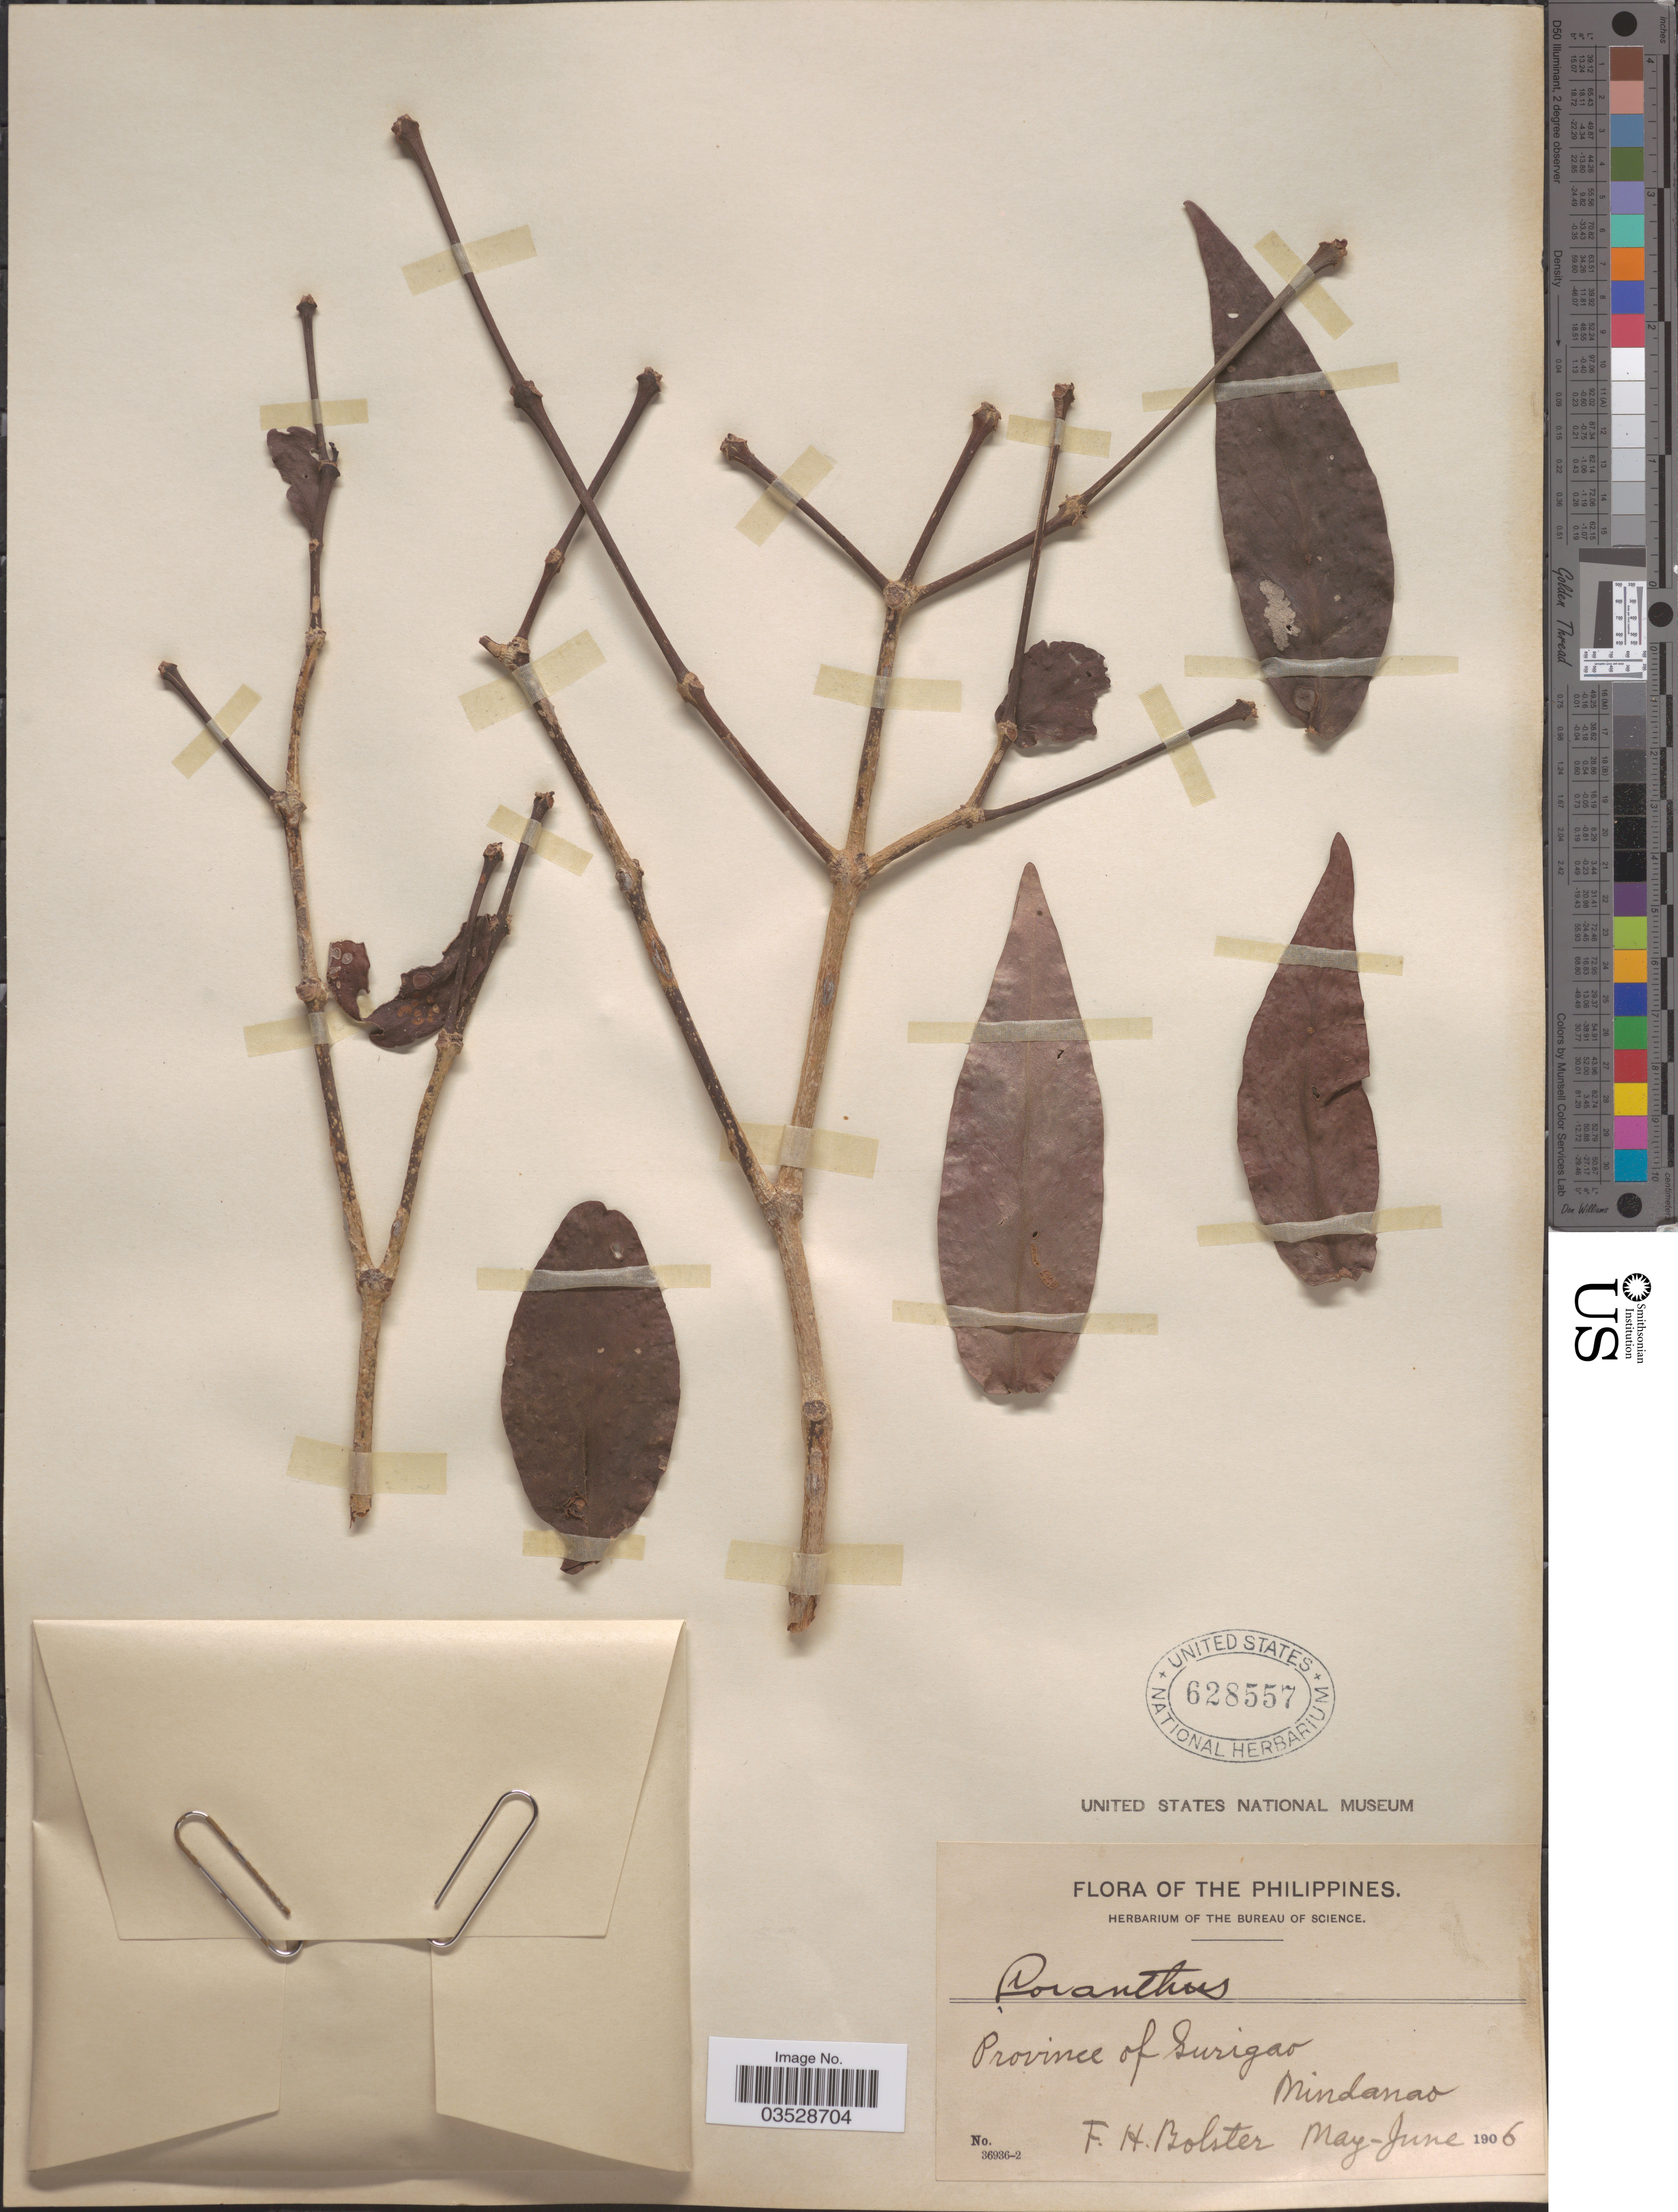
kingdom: Plantae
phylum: Tracheophyta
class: Magnoliopsida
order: Santalales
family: Loranthaceae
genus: Loranthus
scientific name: Loranthus sp.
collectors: F. Bolster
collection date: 1906-05/1906-06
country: Philippines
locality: Province of Surigao. Mindanao.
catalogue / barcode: US 628557